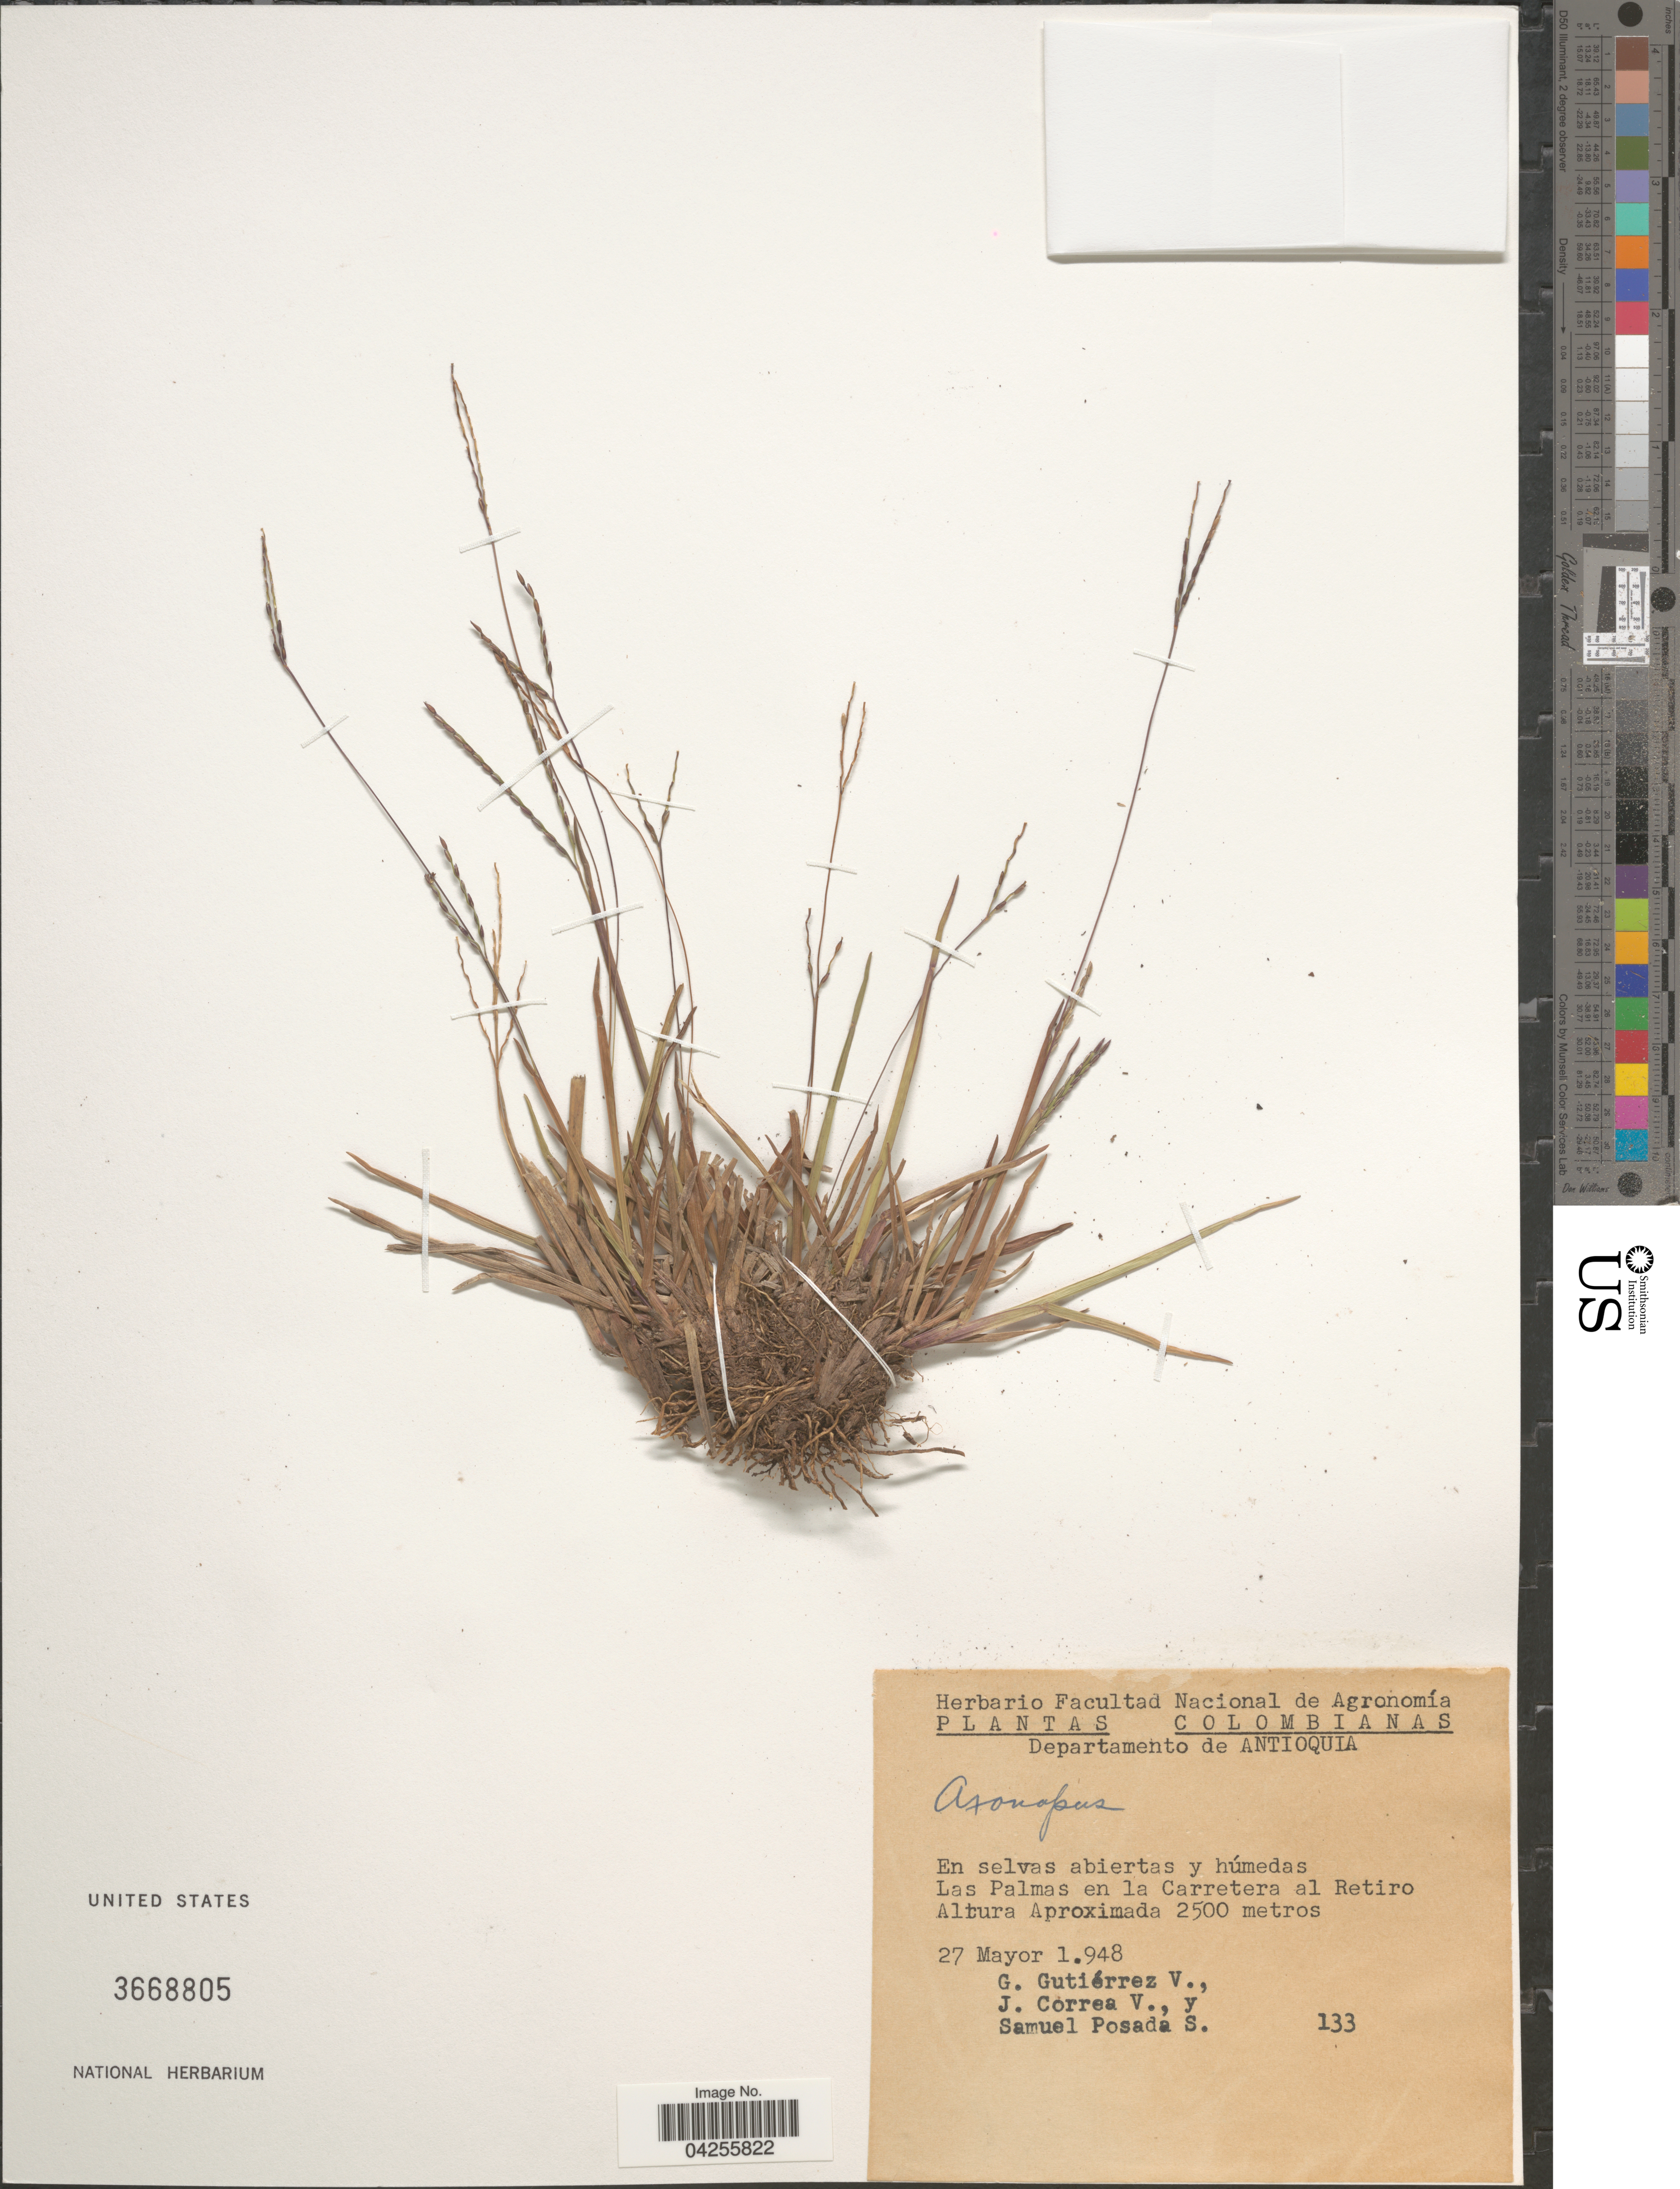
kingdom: Plantae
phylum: Tracheophyta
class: Liliopsida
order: Poales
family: Poaceae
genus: Axonopus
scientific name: Axonopus sp.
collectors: G. Gutiérrez V., J. Correa V. & S. Posada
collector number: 133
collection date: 1948-05-27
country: Colombia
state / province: Antioquia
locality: Departamento de Antioquia. En selvas abiertas y húmedas. Las Palmas en la Carretera al Retiro.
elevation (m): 2500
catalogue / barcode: US 3668805